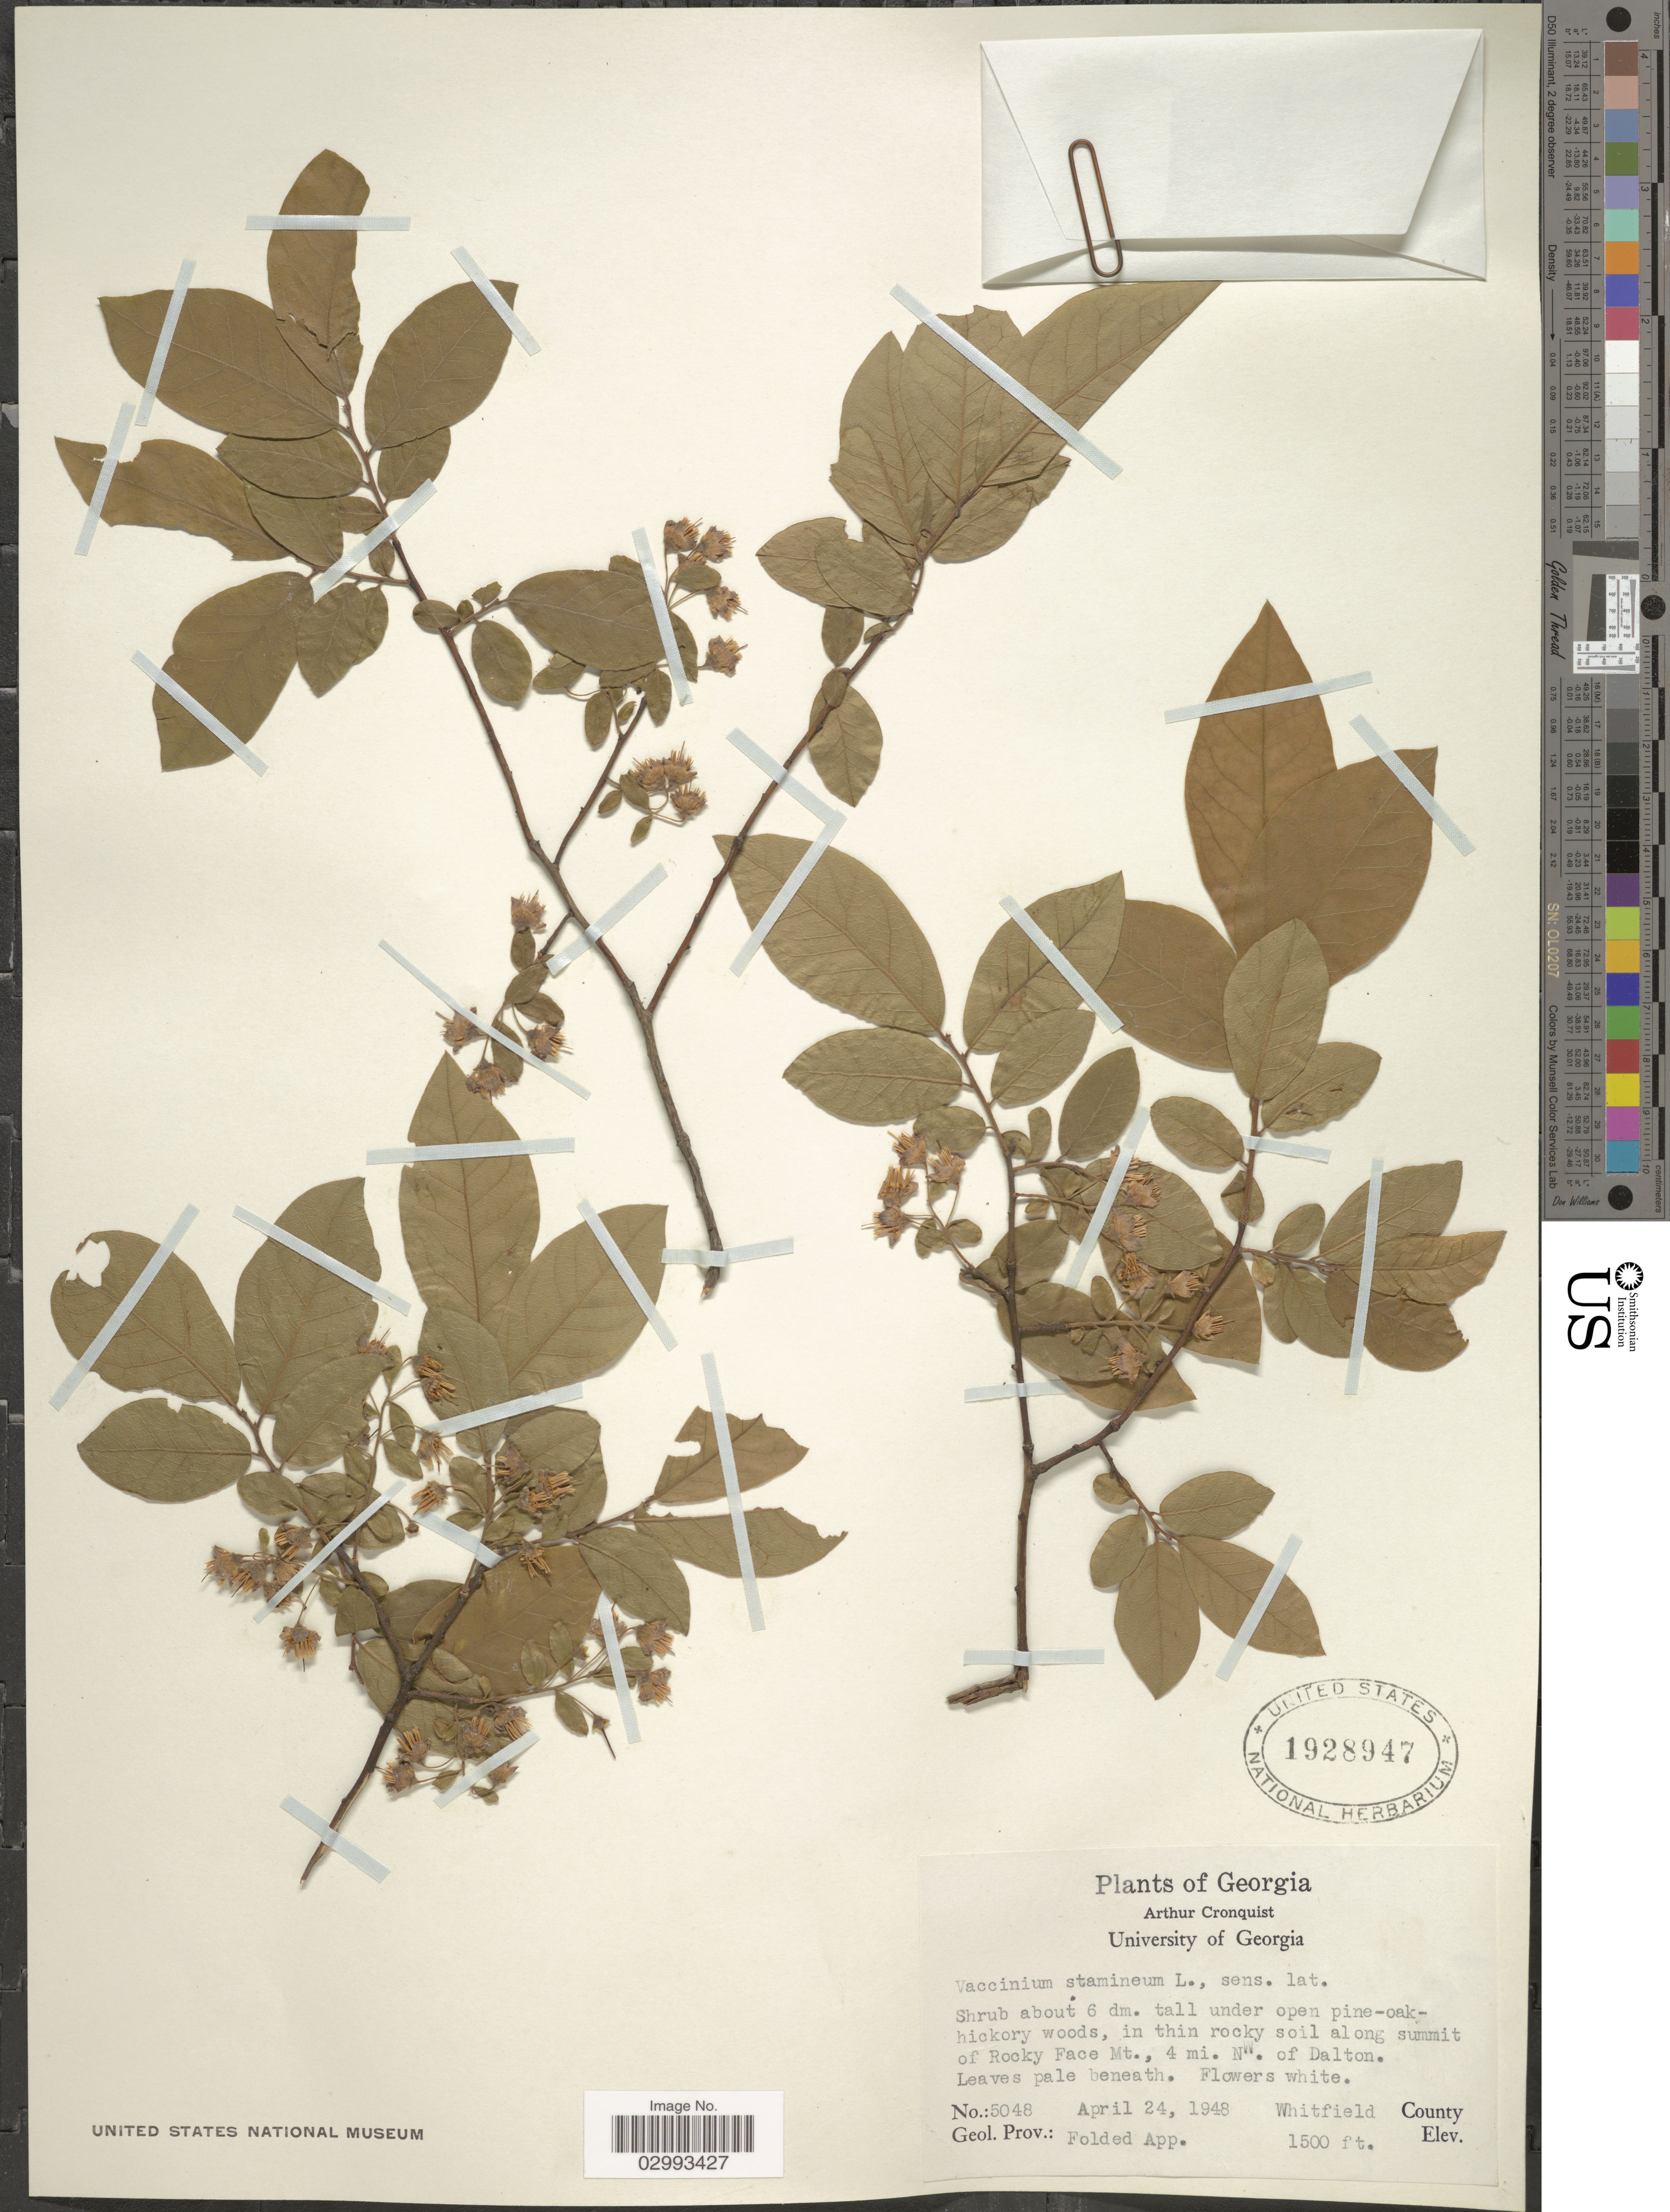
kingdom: Plantae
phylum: Tracheophyta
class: Magnoliopsida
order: Ericales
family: Ericaceae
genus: Polycodium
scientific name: Polycodium stamineum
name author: (L.) Greene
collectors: A. J. Cronquist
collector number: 5048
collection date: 1948-04-21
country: United States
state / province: Georgia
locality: In thin rocky soil along summit of Rocky Face Mt., 4 mi. NW. of Dalton. Whitfield County. Geol.Prov.: Folded App.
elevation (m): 457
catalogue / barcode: US 1928947